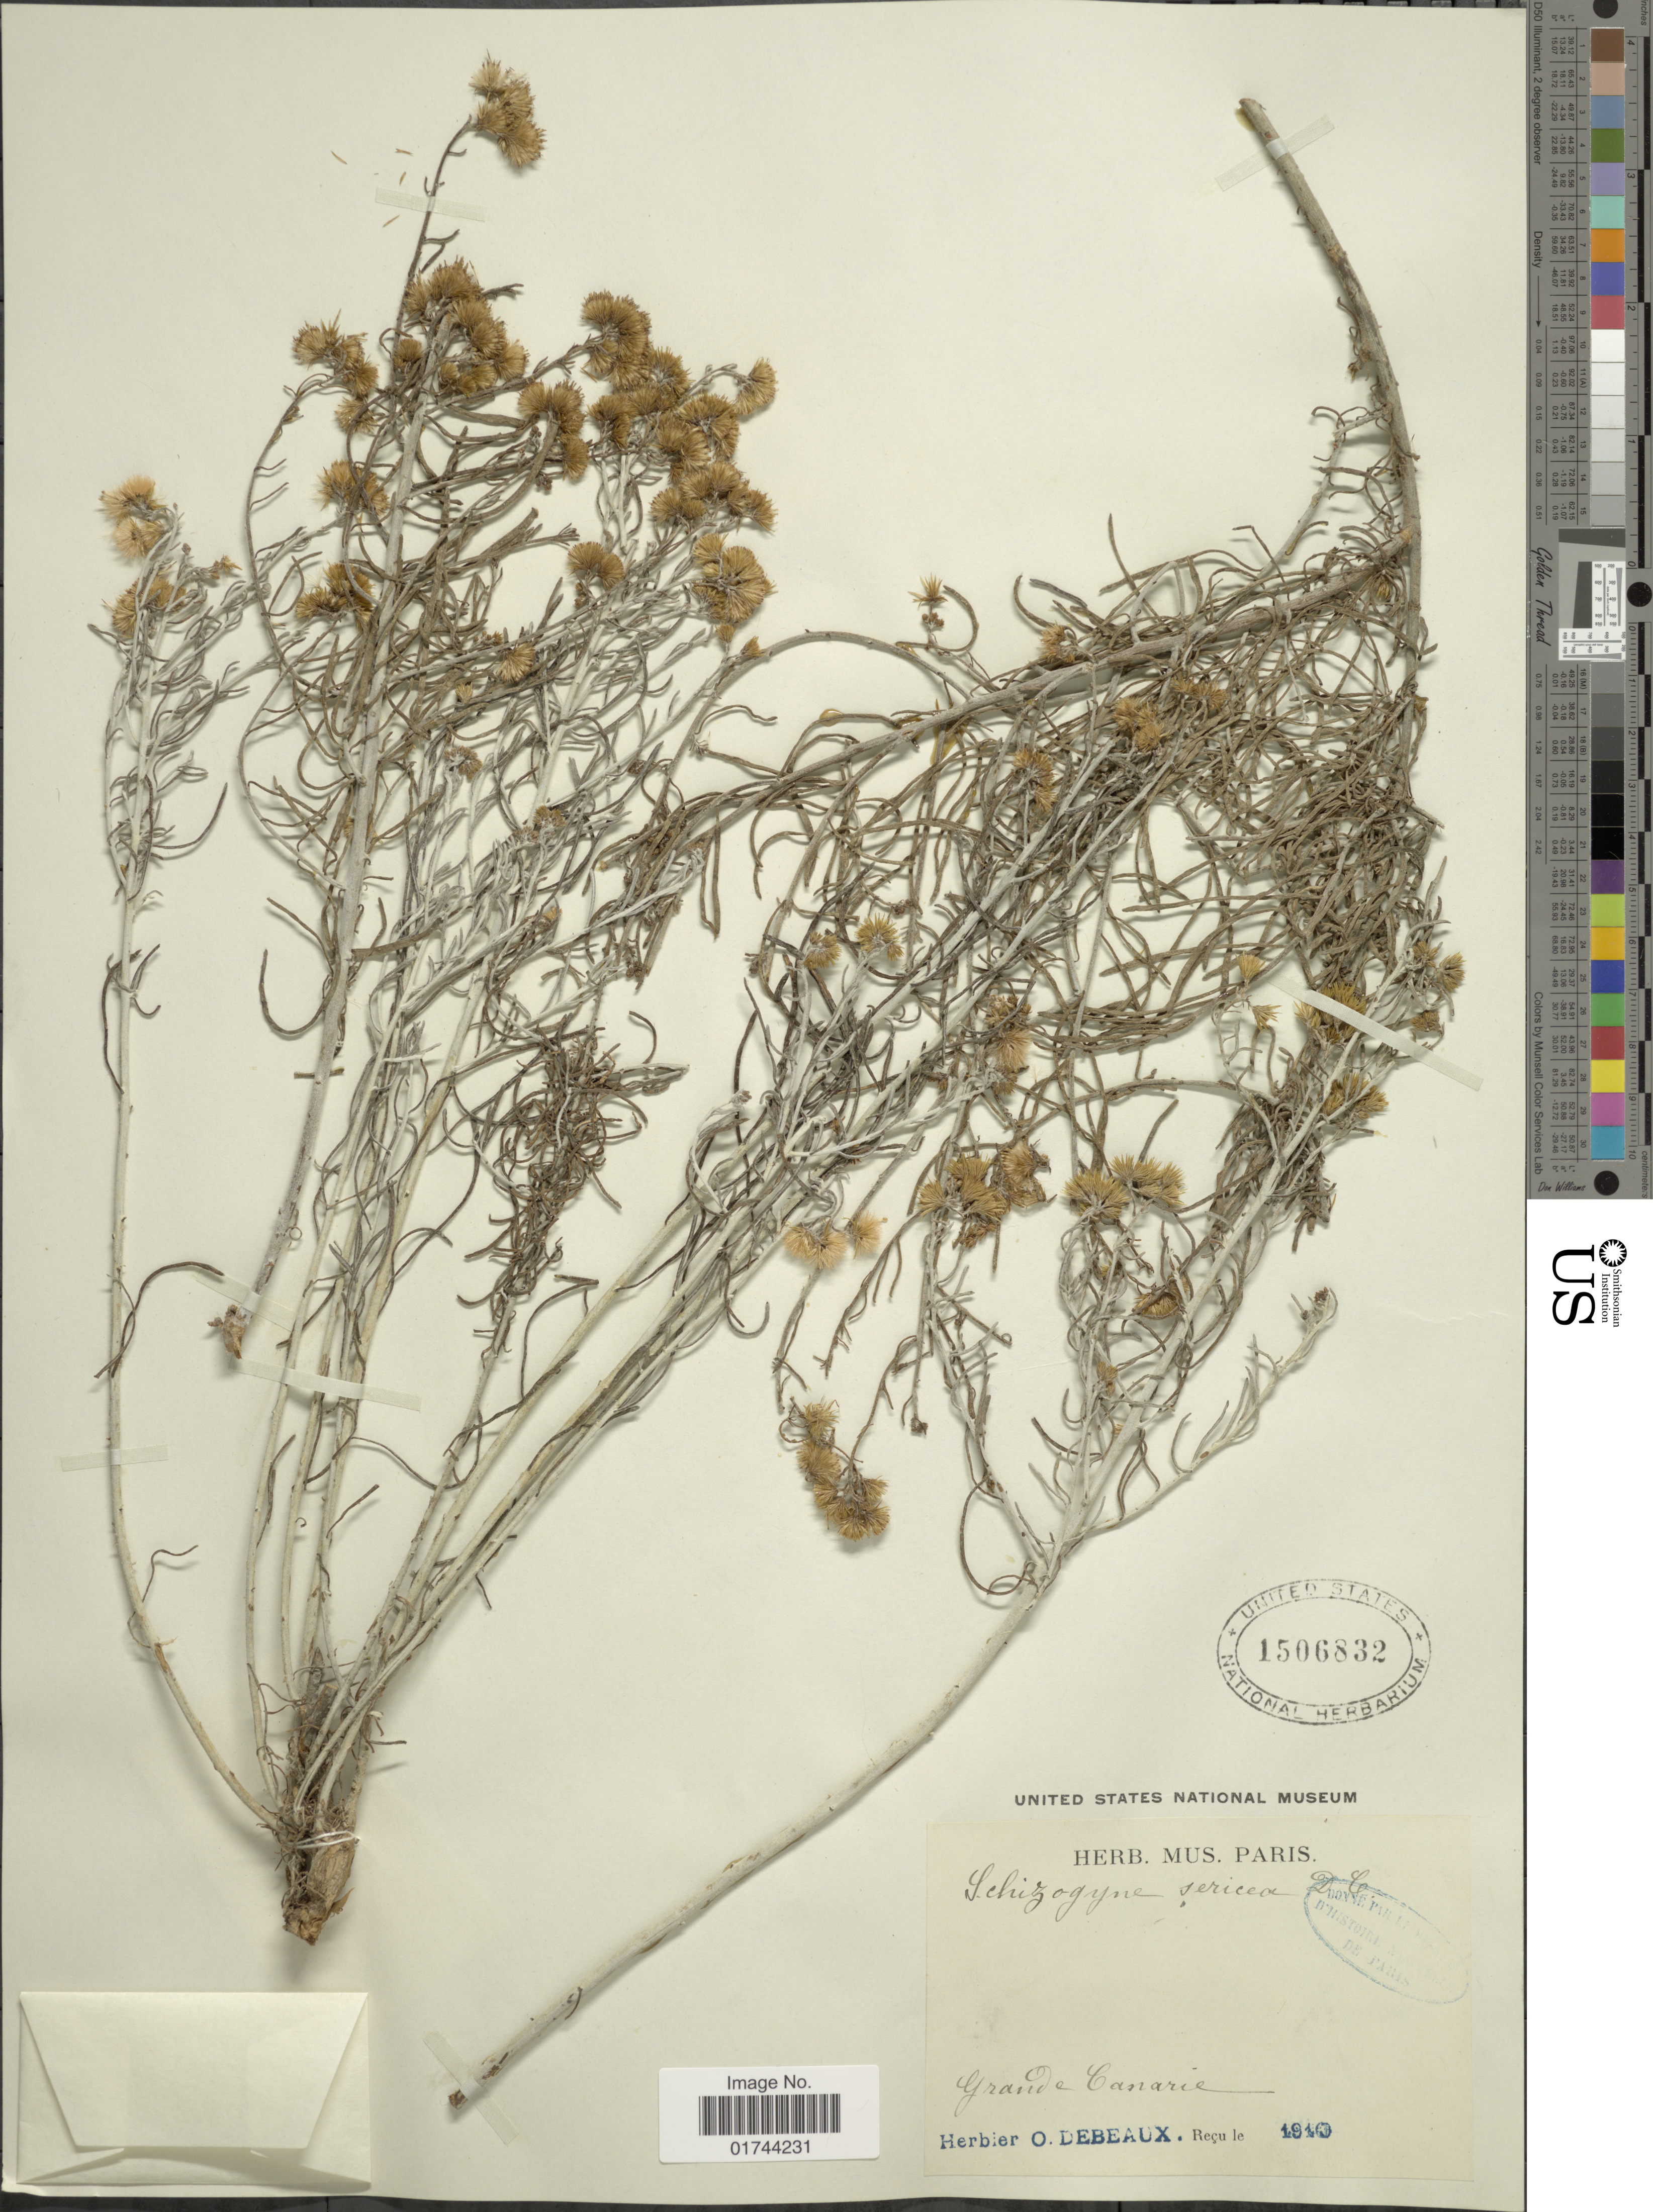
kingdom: Plantae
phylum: Tracheophyta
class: Magnoliopsida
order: Asterales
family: Asteraceae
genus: Inula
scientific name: Inula sericea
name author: Kit. ex Kanitz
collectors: O. Debeaux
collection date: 1910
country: Spain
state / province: Canarias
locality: Grande Canarie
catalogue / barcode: US 1506832